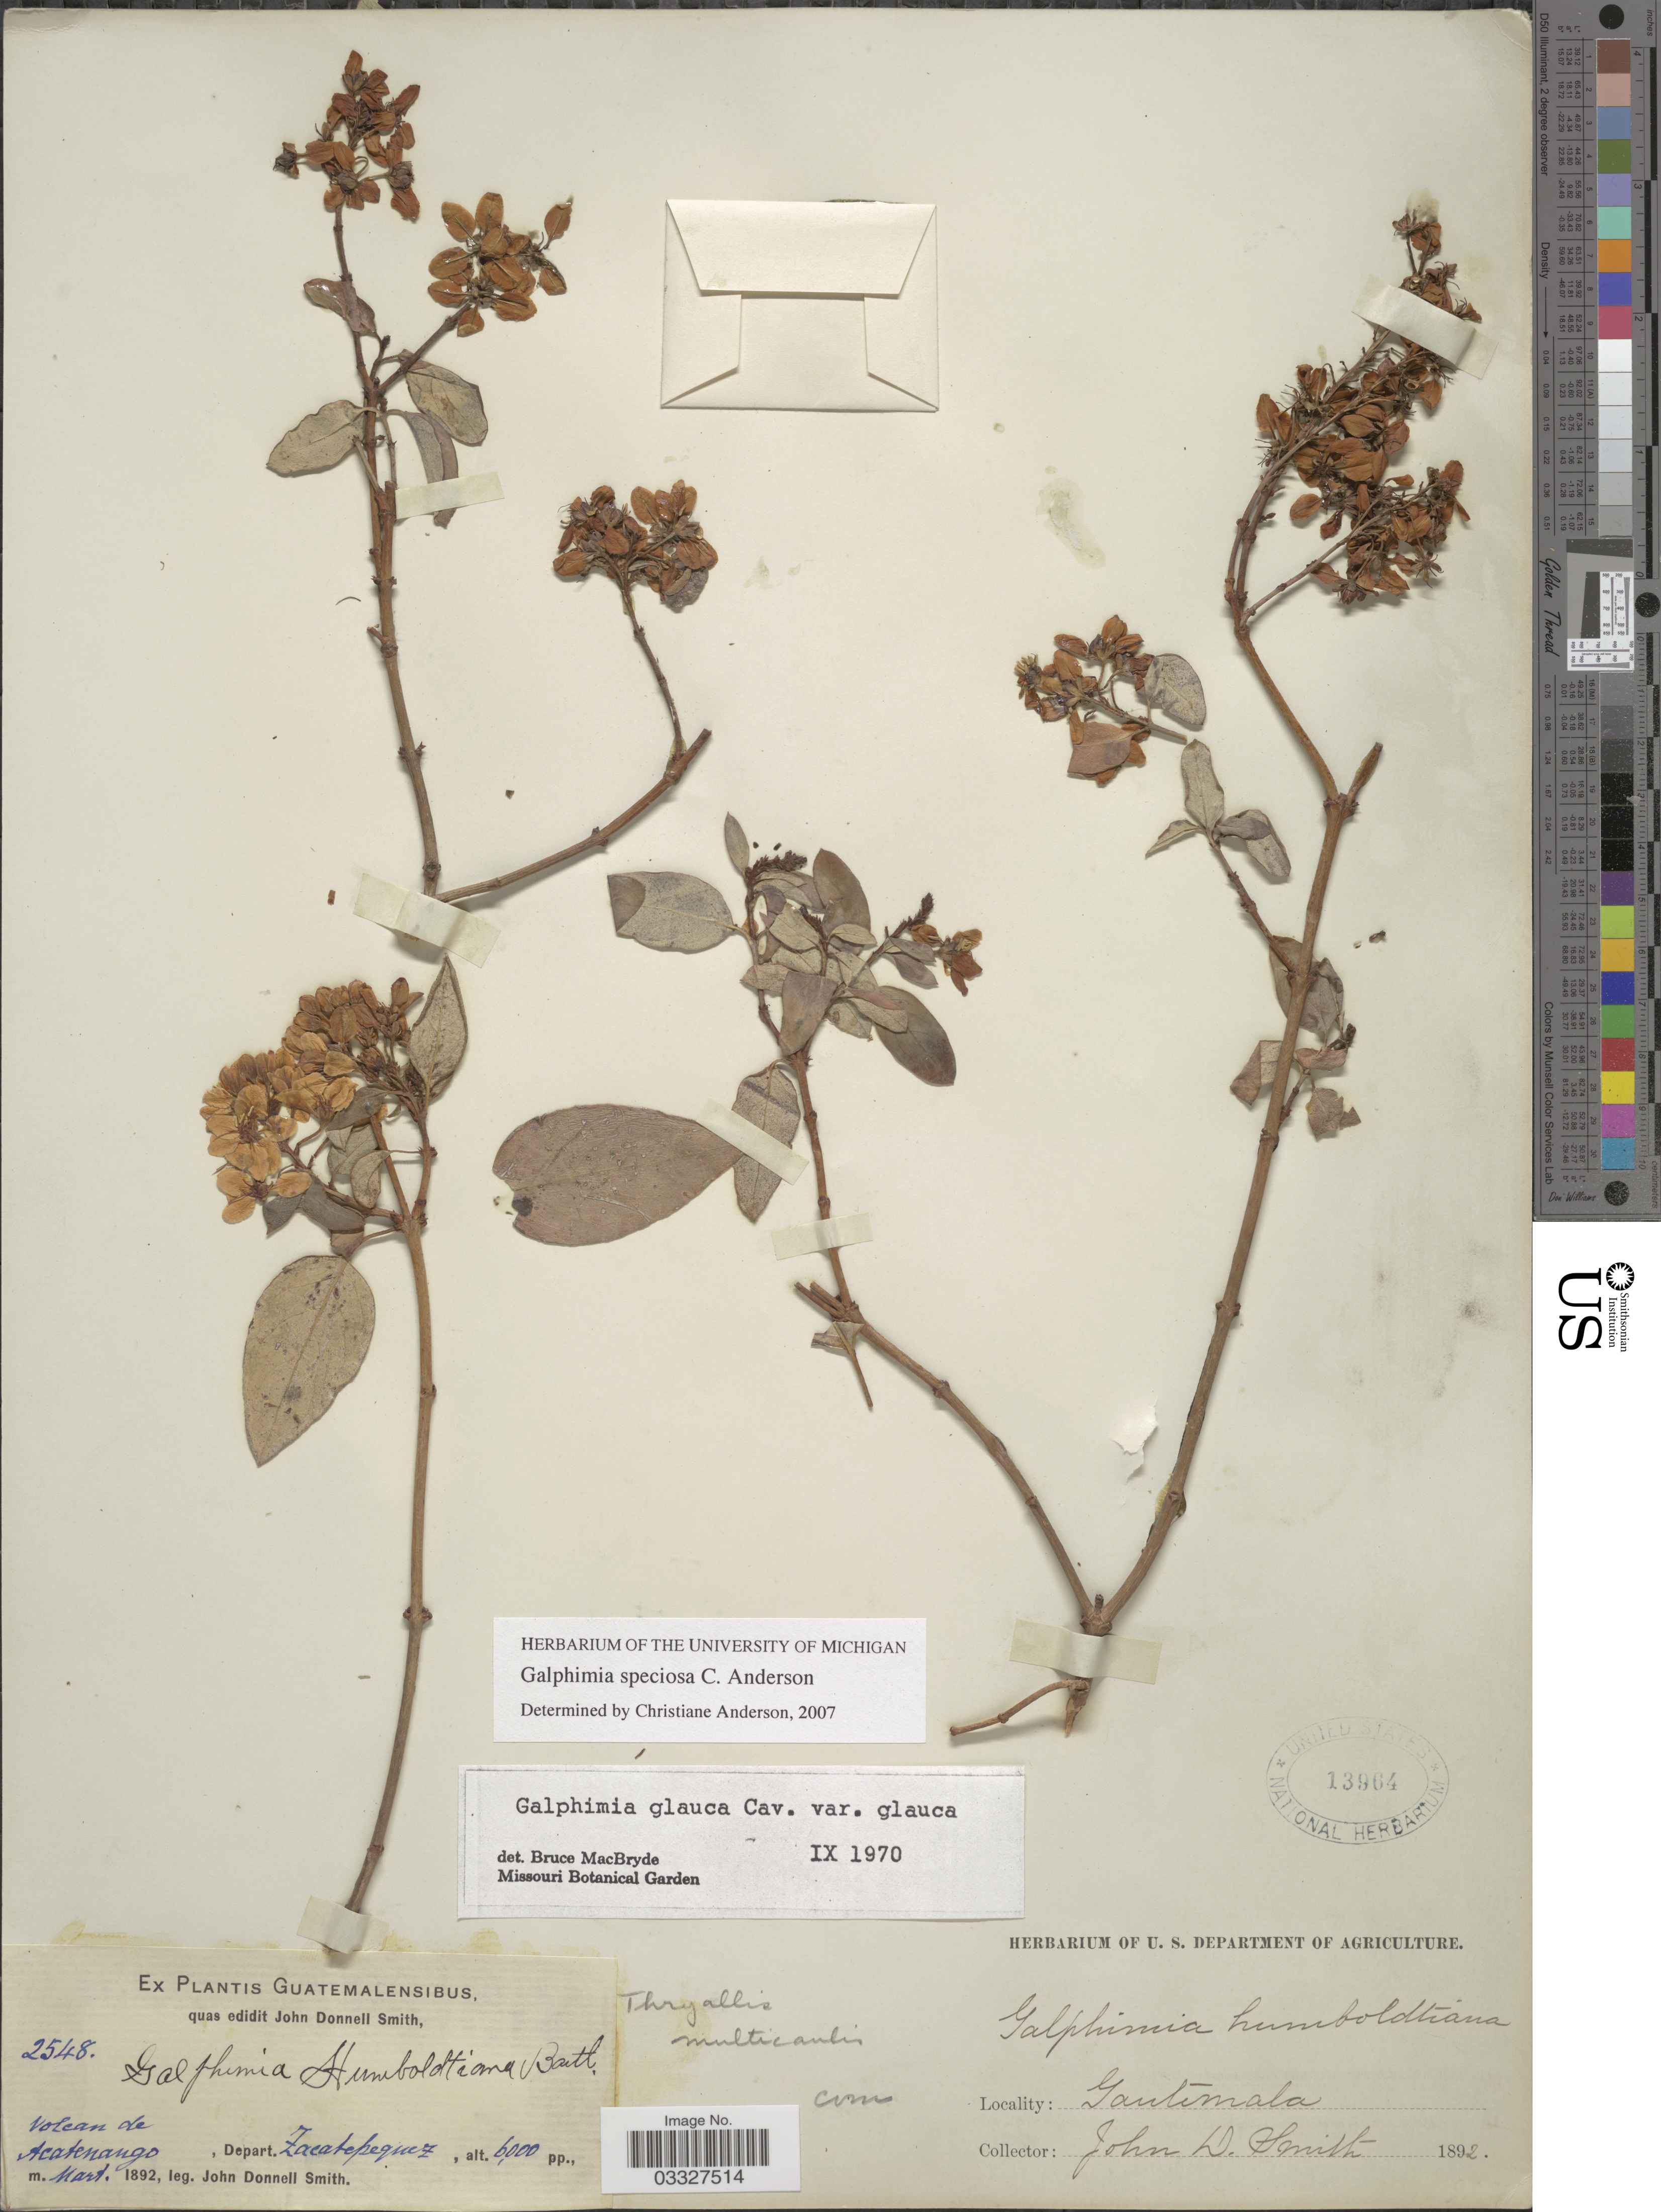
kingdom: Plantae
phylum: Tracheophyta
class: Magnoliopsida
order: Malpighiales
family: Malpighiaceae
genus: Galphimia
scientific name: Galphimia speciosa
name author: C.E. Anderson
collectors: J. Donnell Smith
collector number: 2548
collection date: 1892-03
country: Guatemala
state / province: Sacatepéquez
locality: Volcan de Acatenango, Depart. Zacatepequez.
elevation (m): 1829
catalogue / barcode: US 13964